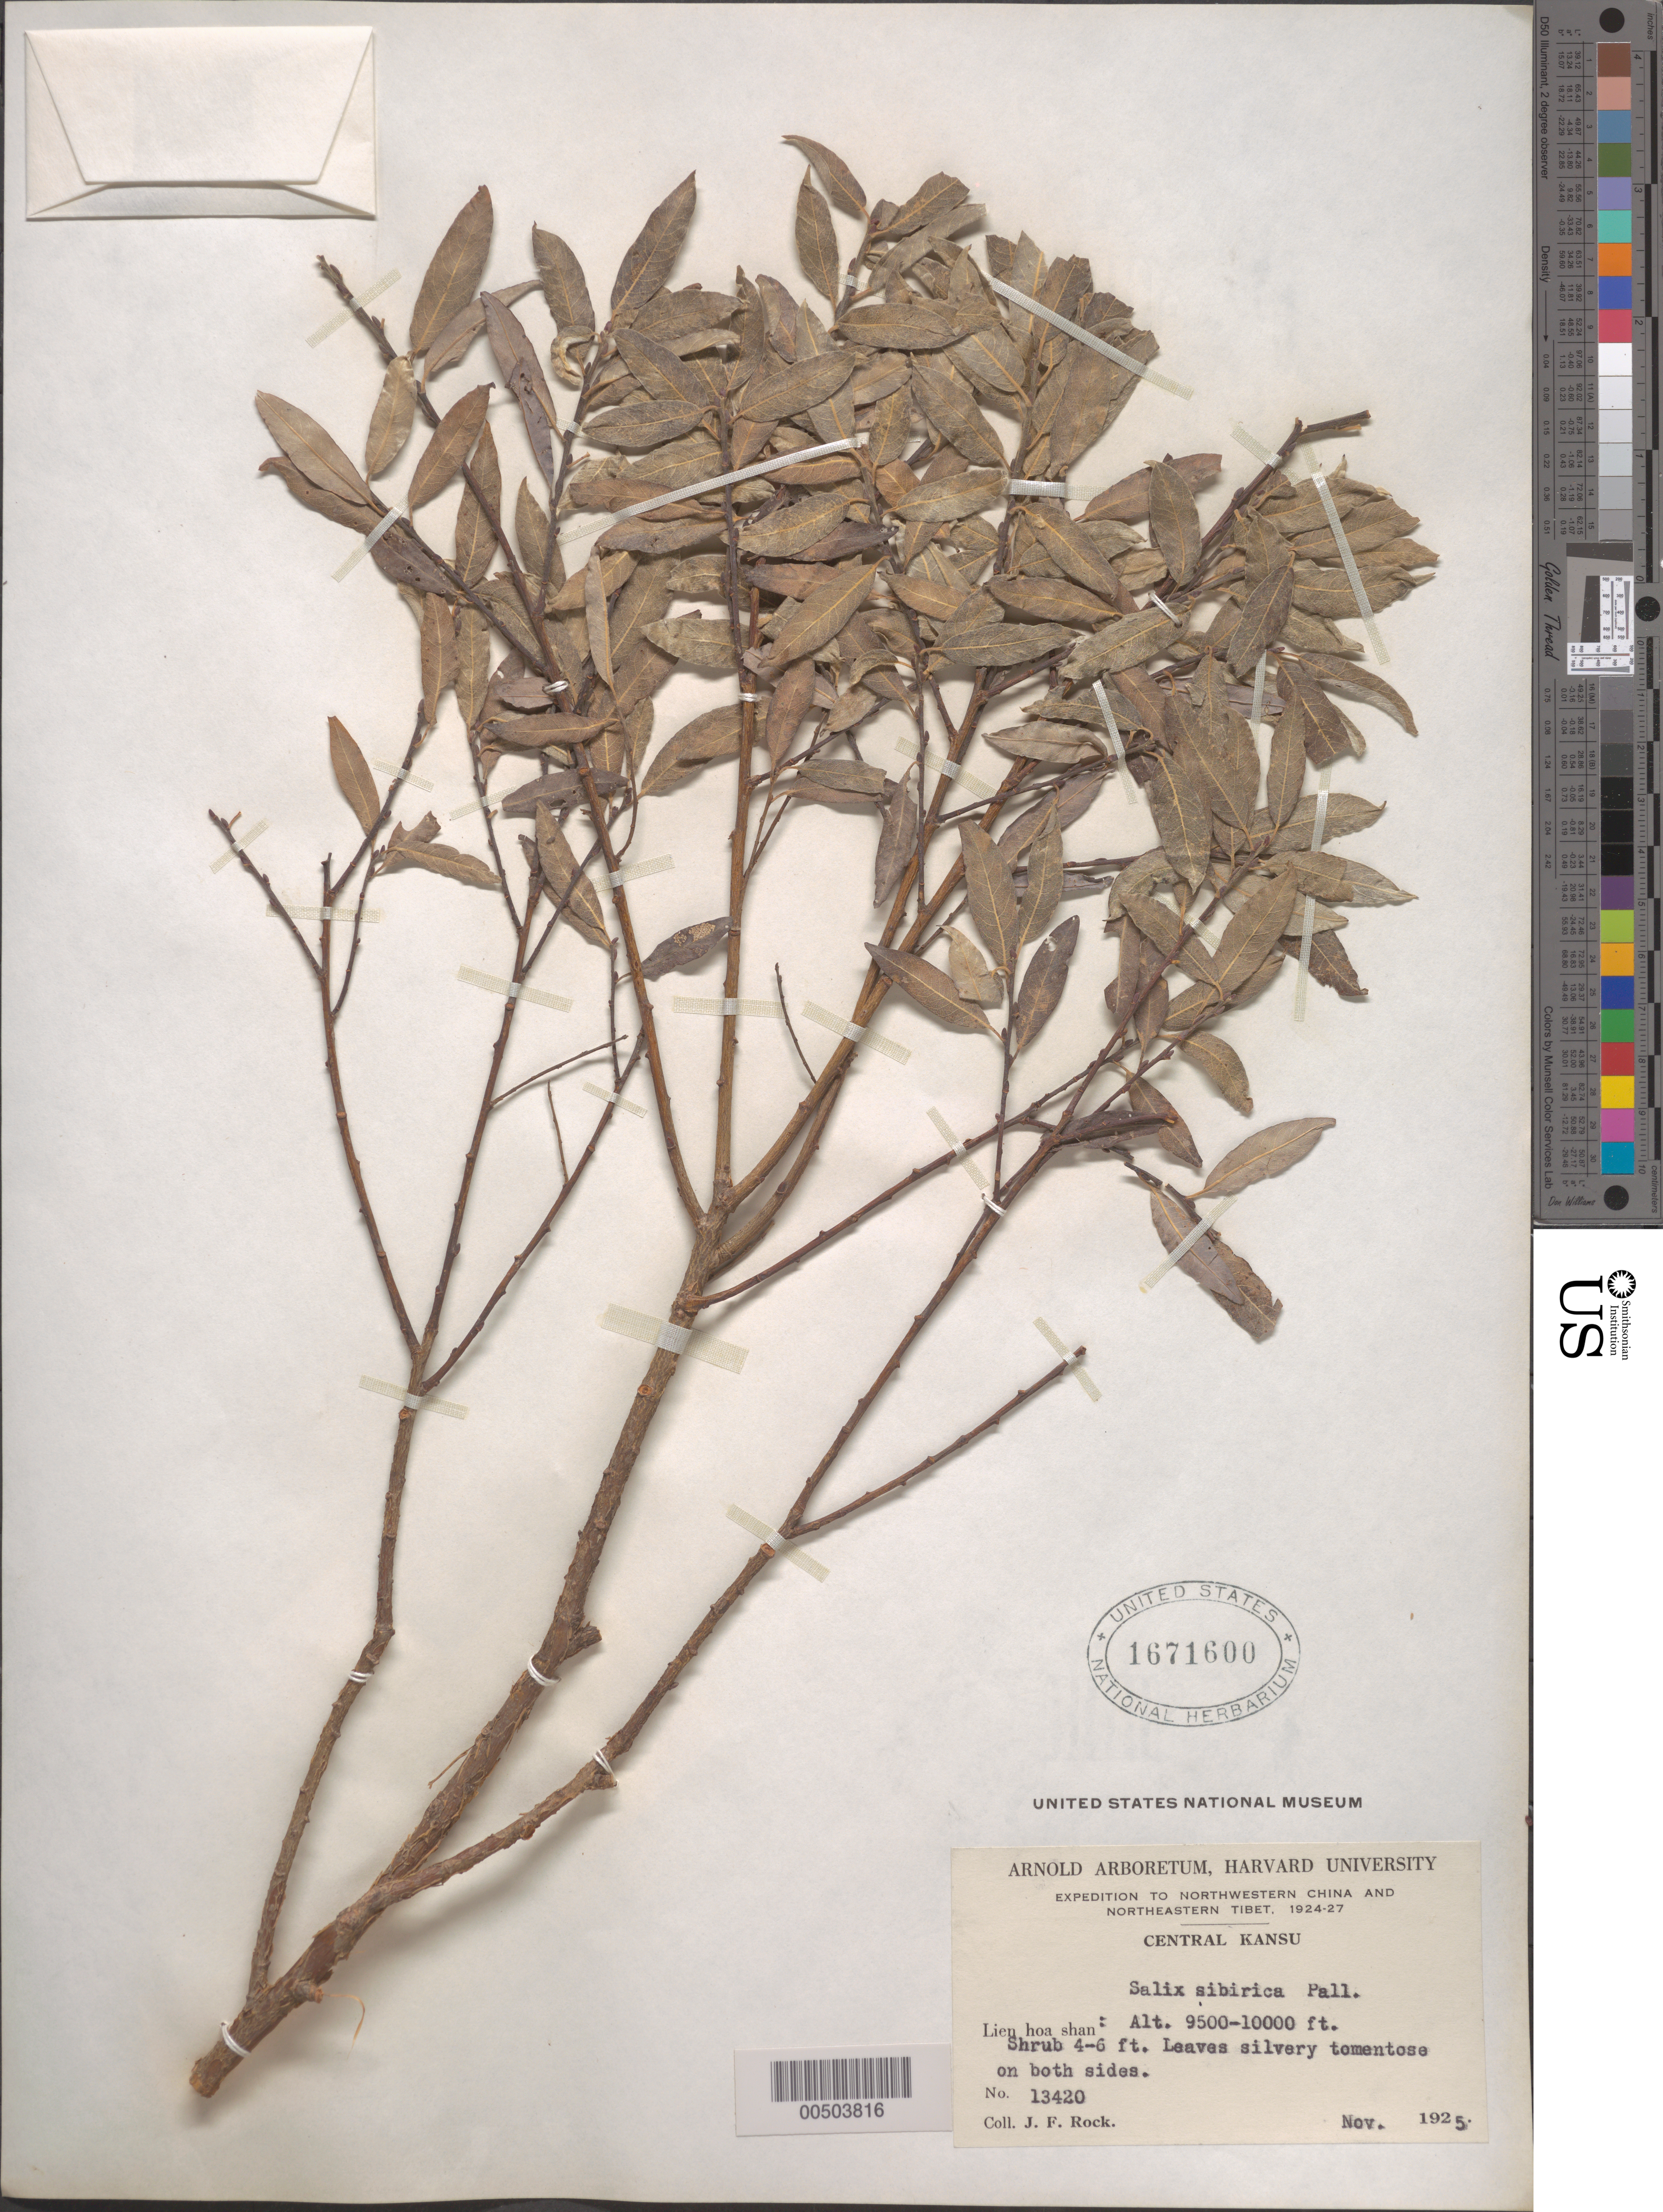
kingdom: Plantae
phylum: Tracheophyta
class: Magnoliopsida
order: Malpighiales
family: Salicaceae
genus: Salix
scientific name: Salix sibirica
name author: Pall.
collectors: J. F. Rock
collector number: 13420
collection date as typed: Nov 1925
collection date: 1925-11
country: China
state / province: Gansu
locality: Lien hoa shan, central kansu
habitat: Shrub 4-6 ft. Leaves silvery tomentose on both sides.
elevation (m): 2896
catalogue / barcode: US 1671600